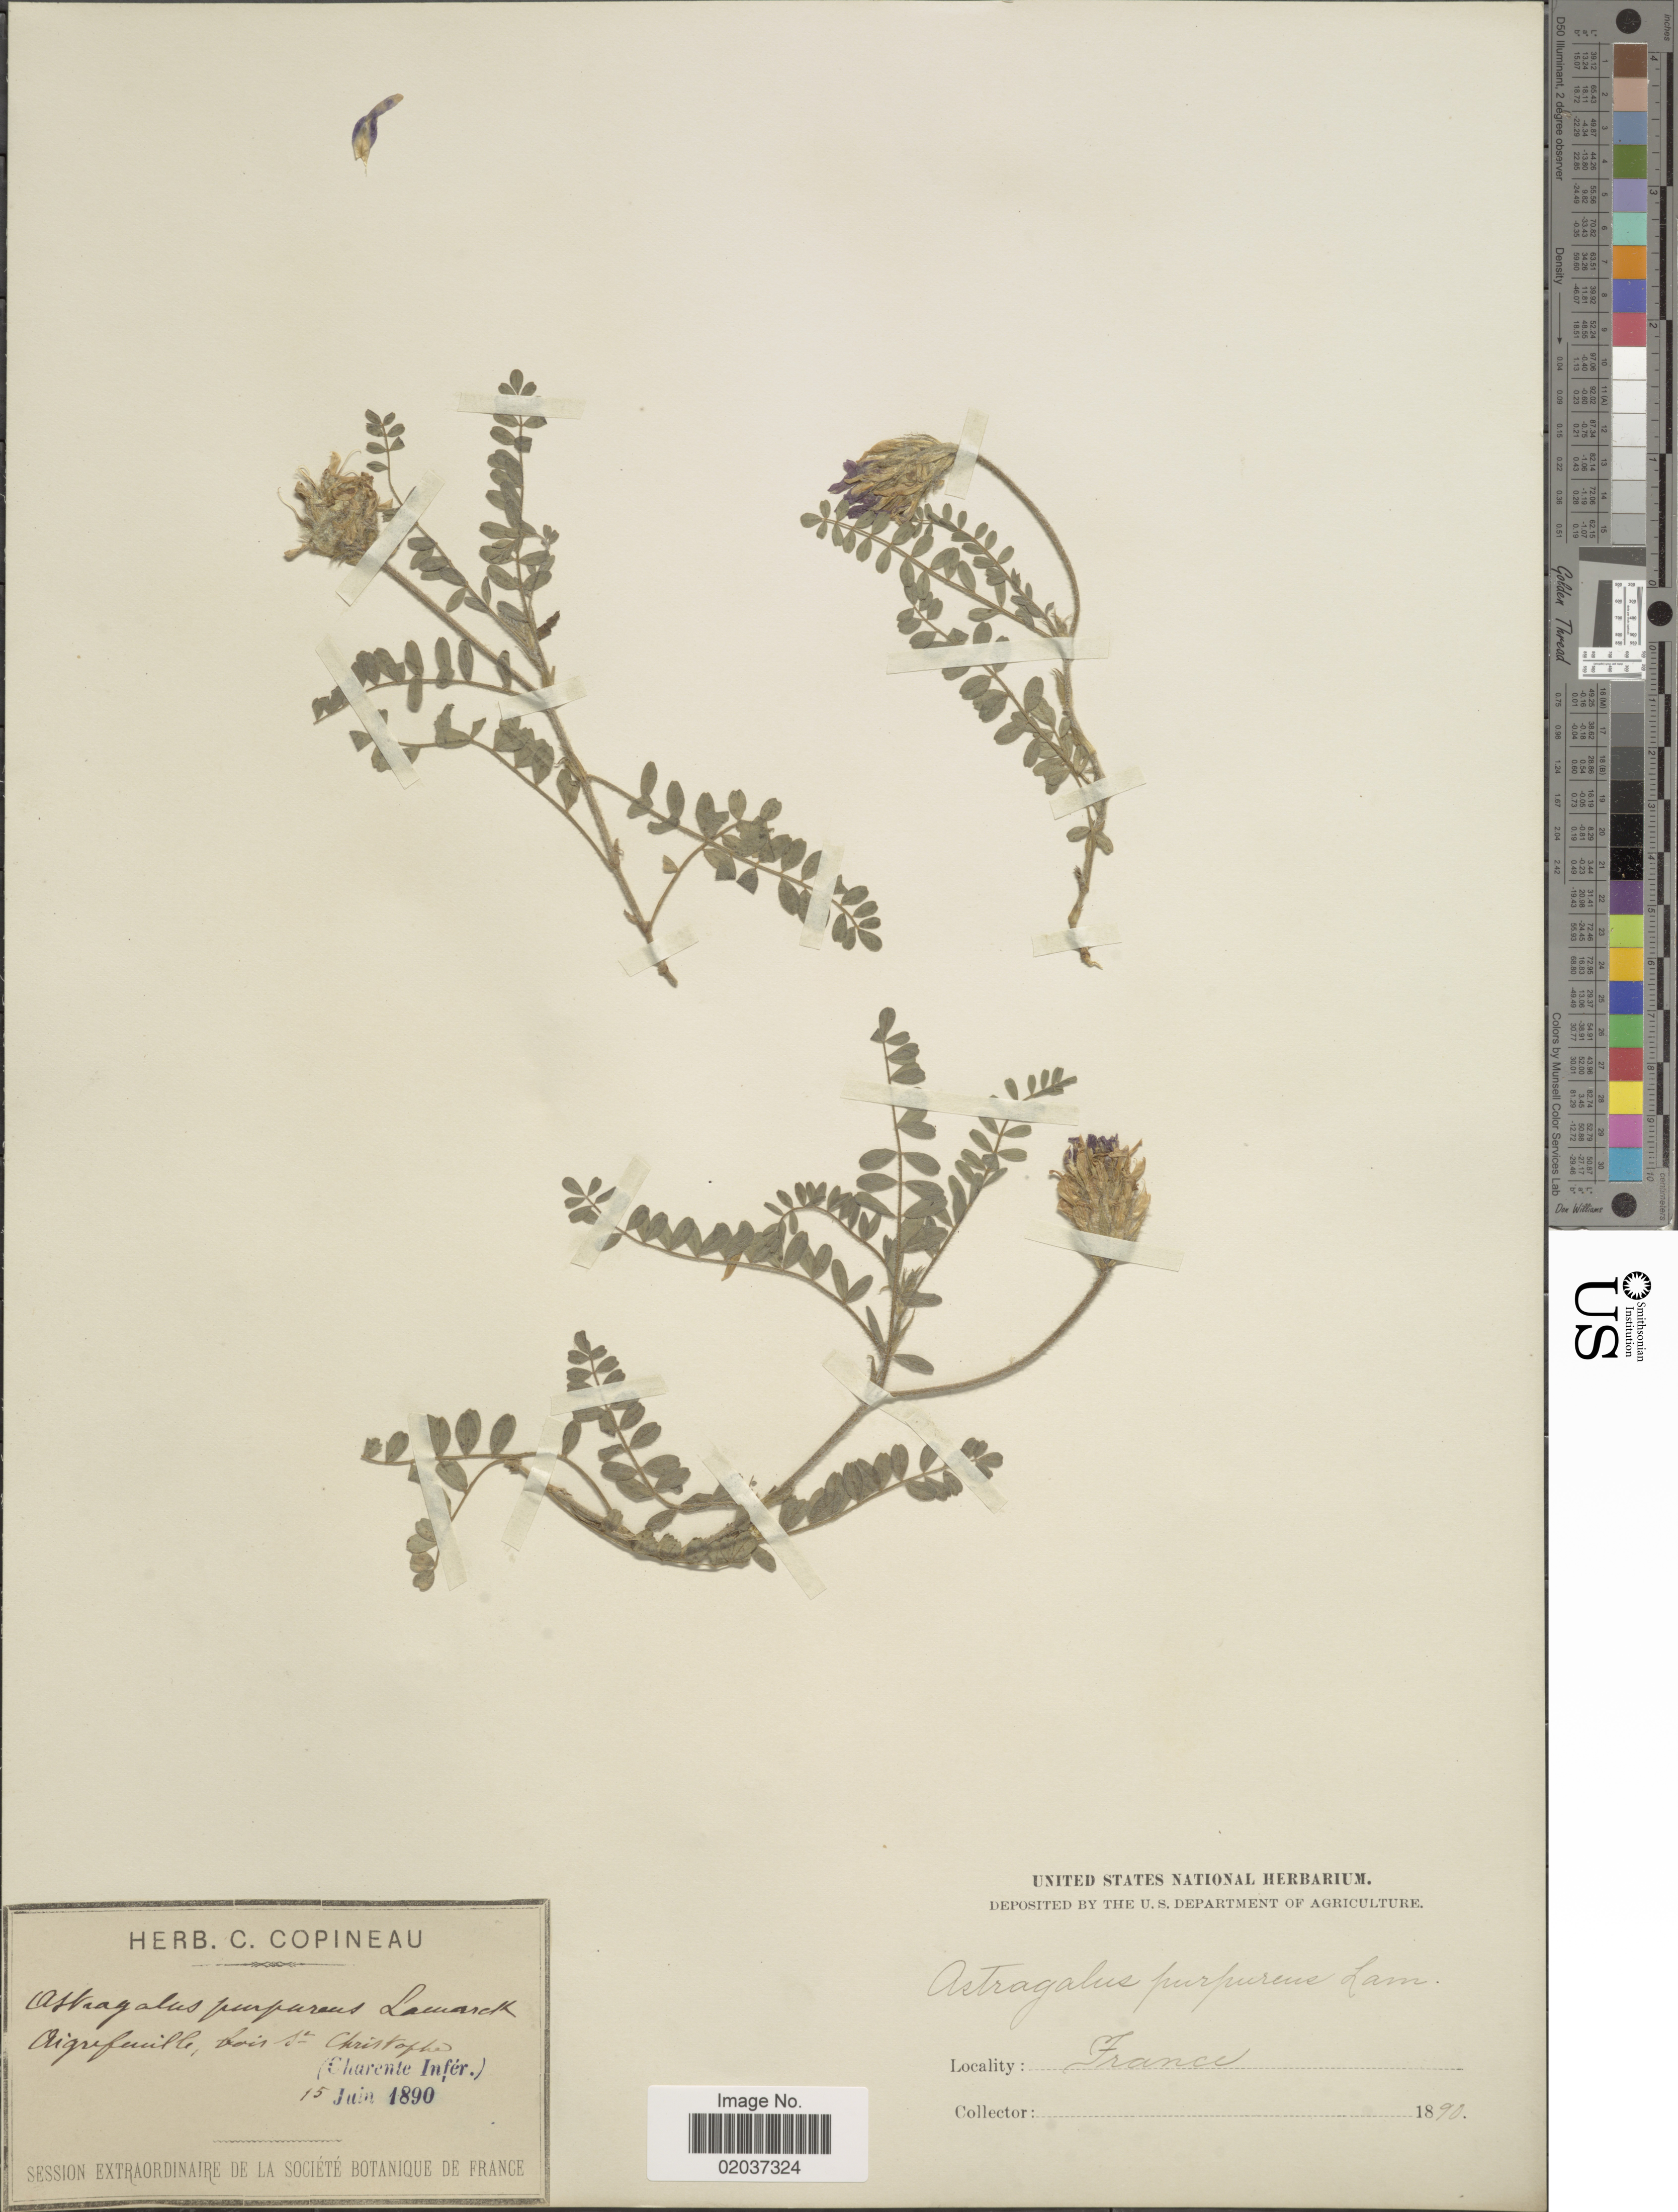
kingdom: Plantae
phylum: Tracheophyta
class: Magnoliopsida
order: Fabales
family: Fabaceae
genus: Astragalus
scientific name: Astragalus purpureus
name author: Lam.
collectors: ex herb. C. Copineau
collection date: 1890-06-15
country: France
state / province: Nouvelle-Aquitaine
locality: Aigrefeuille, bois St. Christophe (Charente Infér.) [Aigrefeuille, Saint-Christophe woods (Charente-Inférieure)]